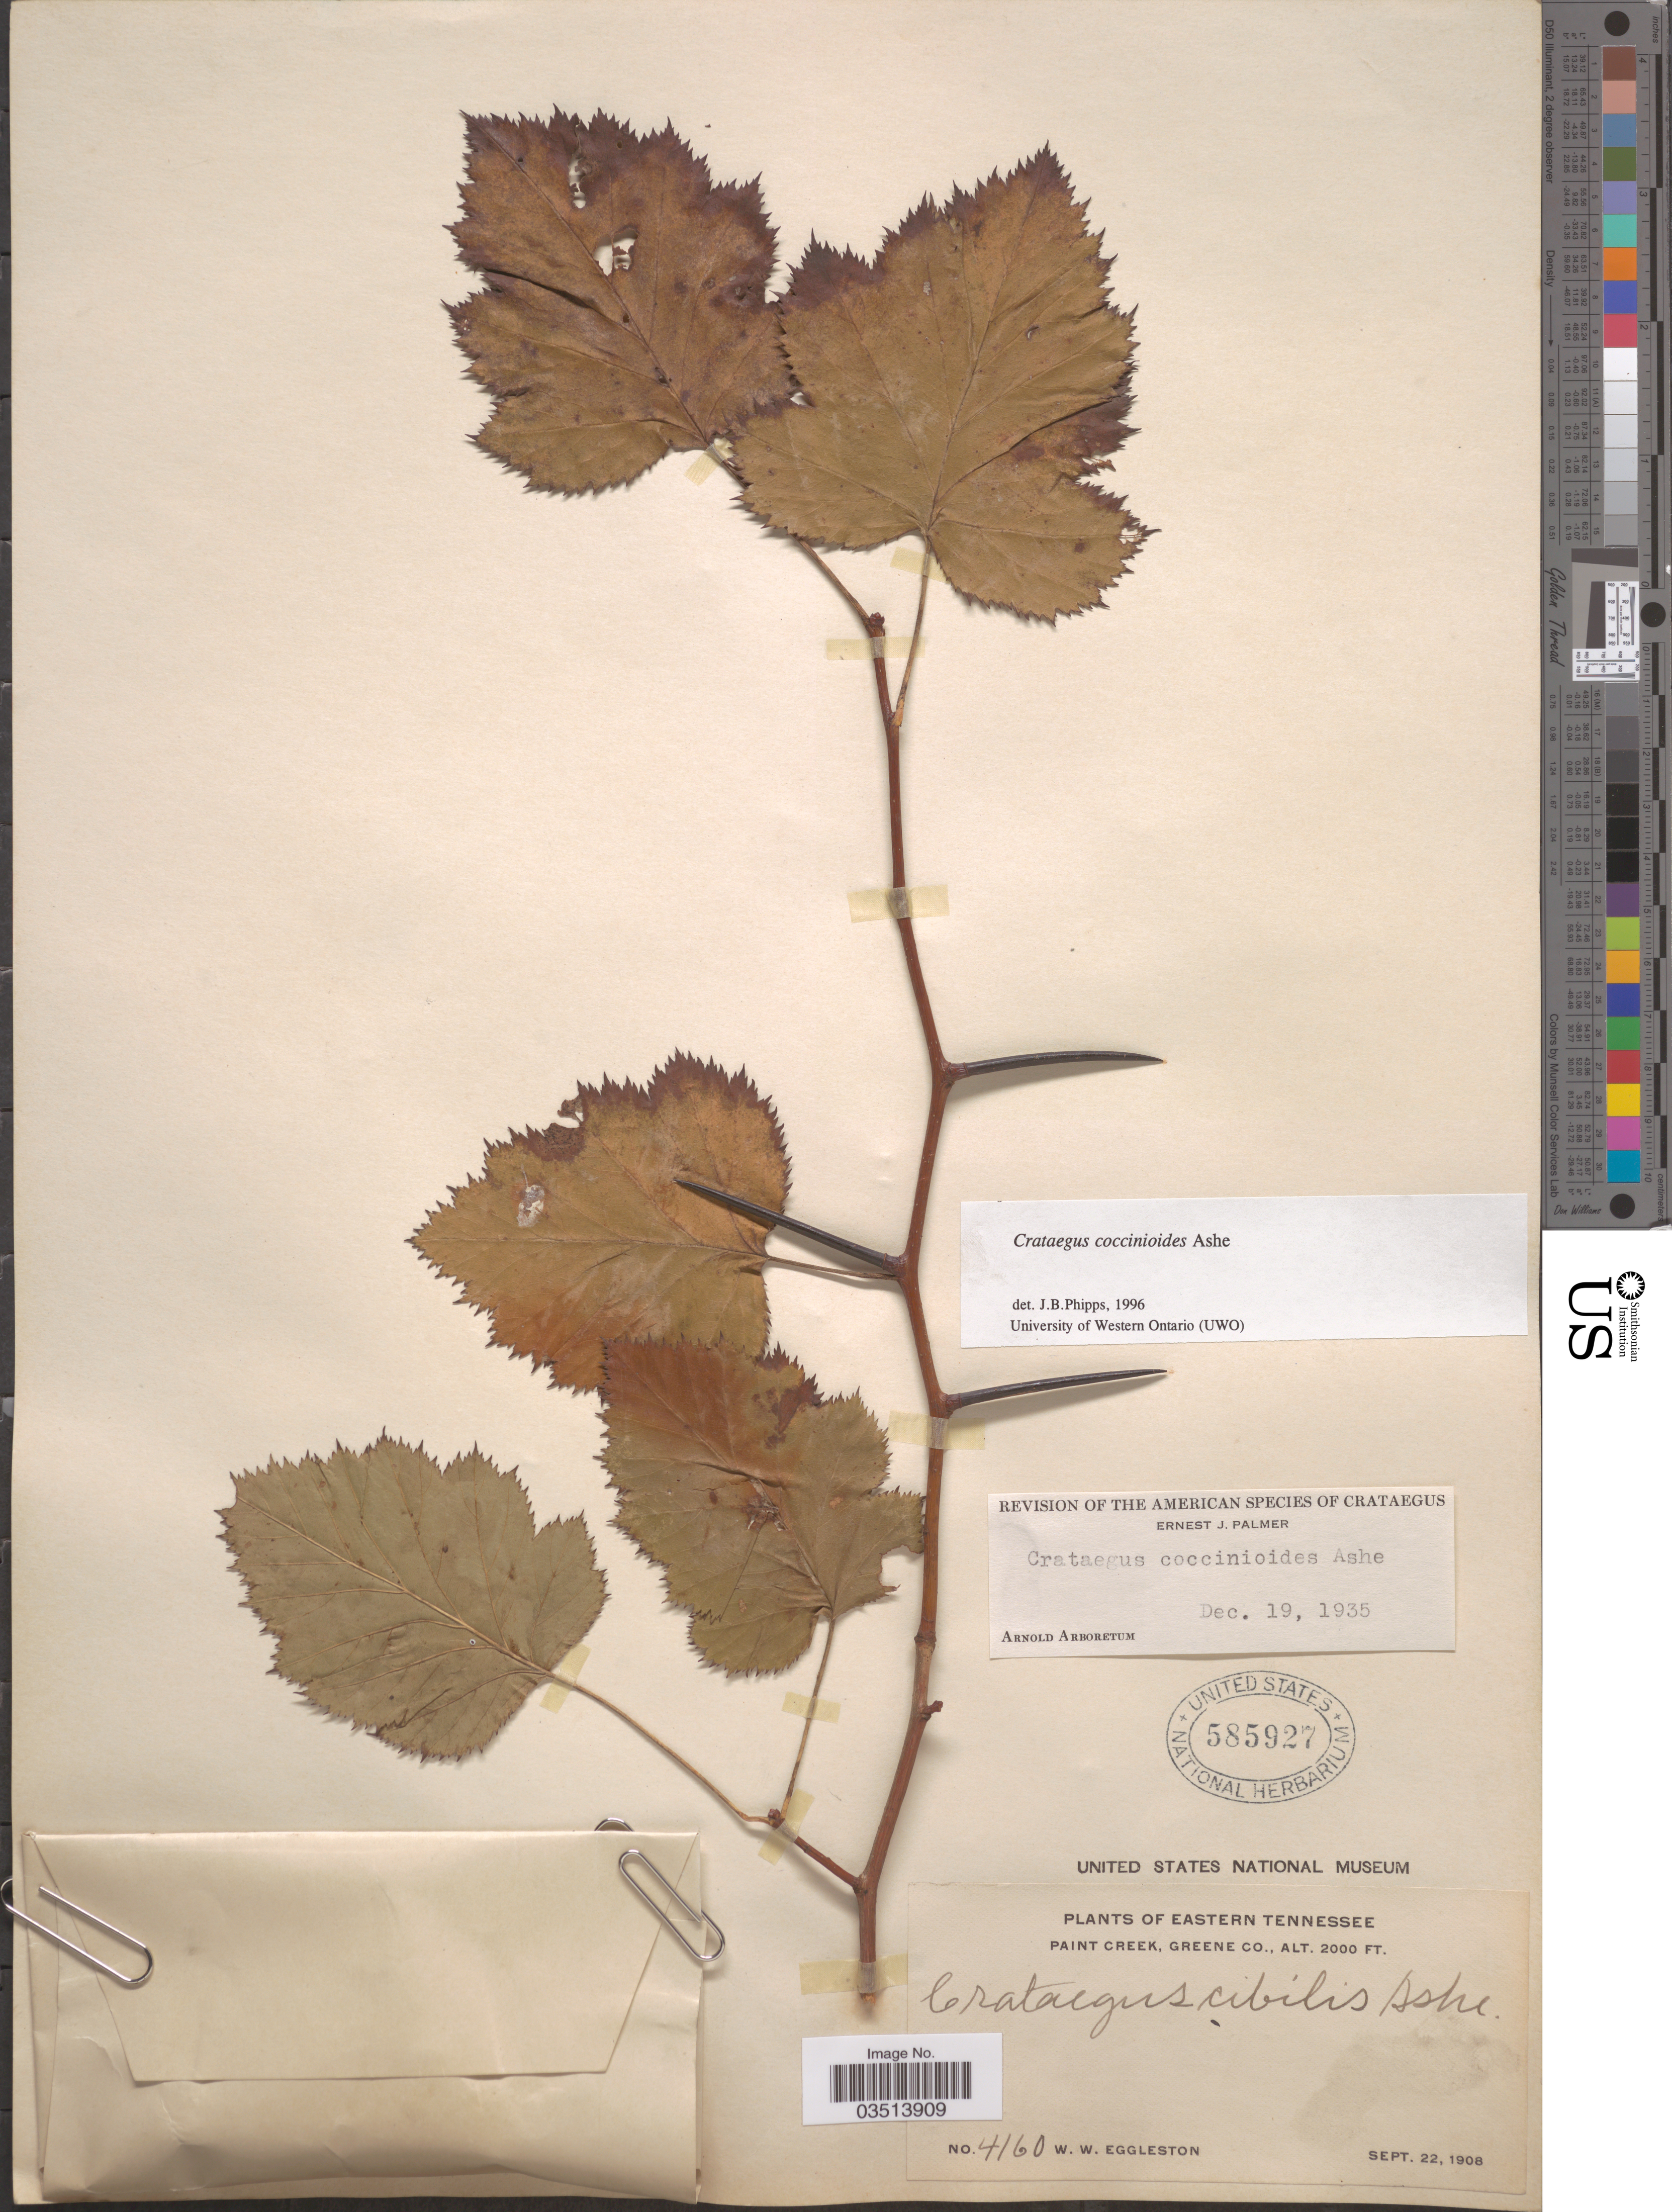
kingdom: Plantae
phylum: Tracheophyta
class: Magnoliopsida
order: Rosales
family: Rosaceae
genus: Crataegus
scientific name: Crataegus coccinioides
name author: Ashe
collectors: W. W. Eggleston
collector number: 4160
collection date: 1908-09-22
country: United States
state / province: Tennessee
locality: Eastern Tennessee. Paint Creek, Greene Co.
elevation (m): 610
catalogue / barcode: US 585927